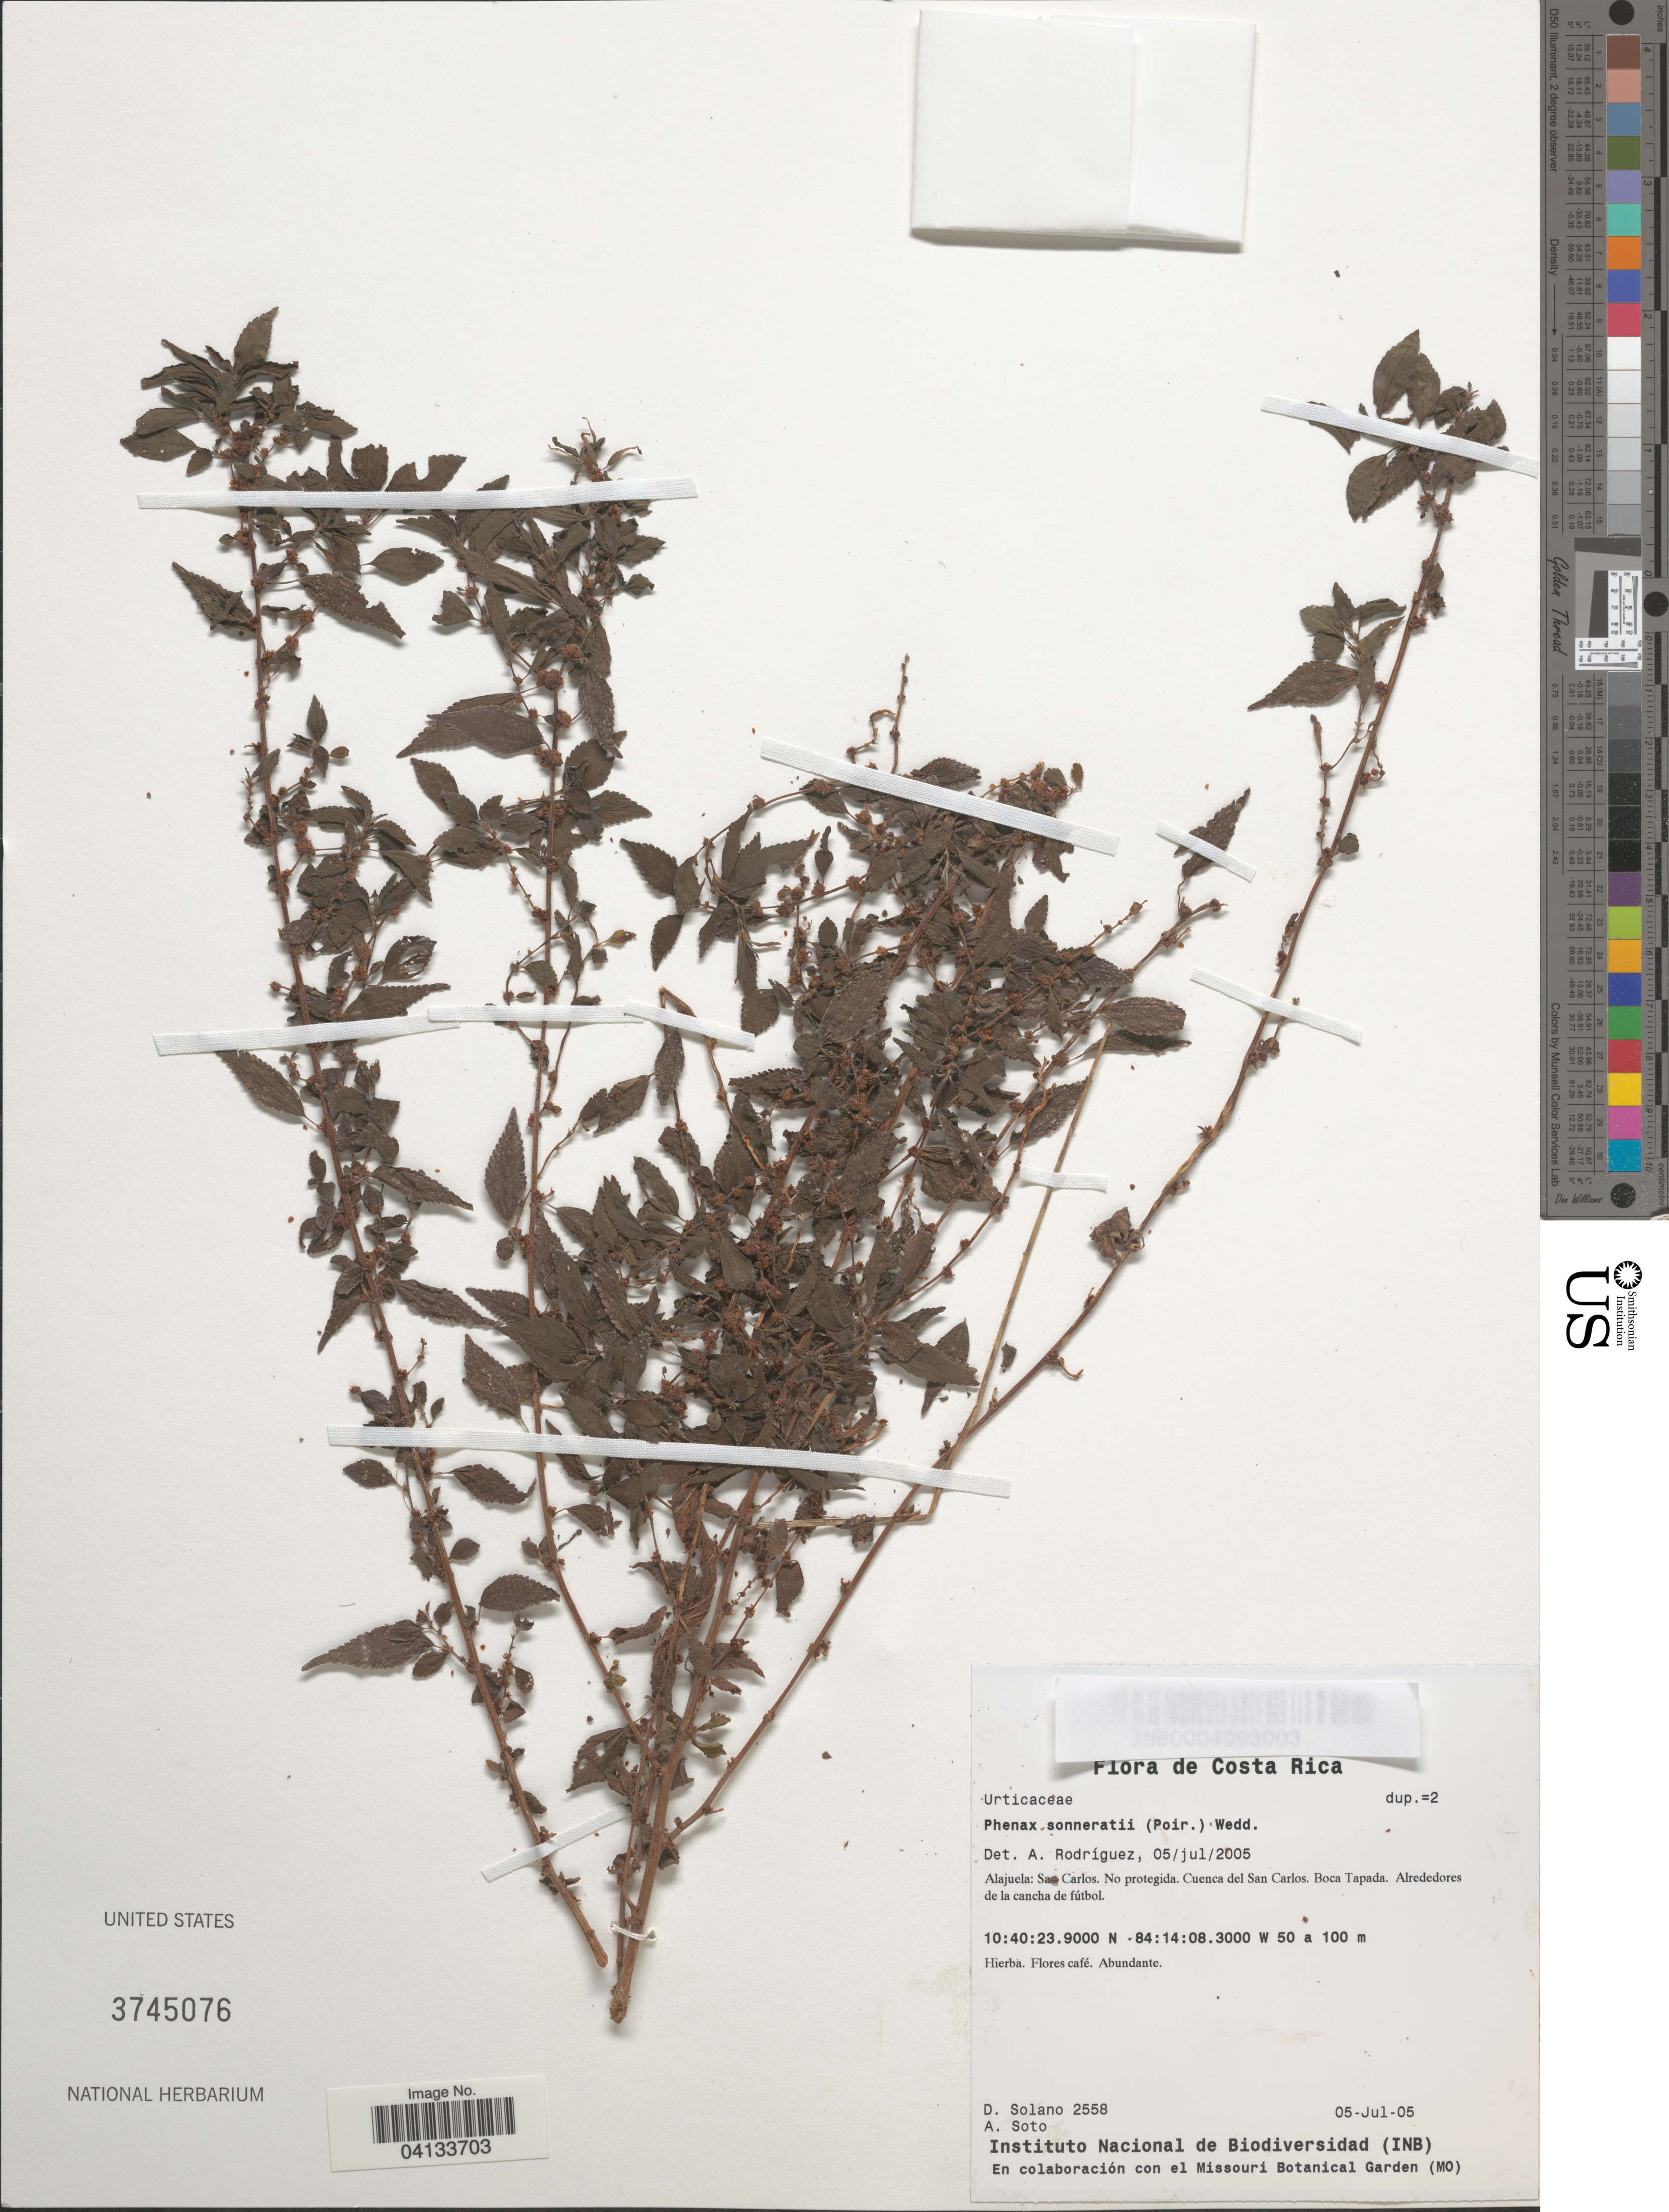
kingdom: Plantae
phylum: Tracheophyta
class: Magnoliopsida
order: Rosales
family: Urticaceae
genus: Phenax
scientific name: Phenax sonneratii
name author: (Poir.) Wedd.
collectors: D. Solano & A. Soto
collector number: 2558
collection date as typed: Transcribed d/m/y: 5/7/5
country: Costa Rica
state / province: Alajuela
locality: San Carlos. No protegida. Cuenca del San Carlos. Boca Tapada. Alrededores de la cancha de fútbol.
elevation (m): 50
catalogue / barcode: US 3745076